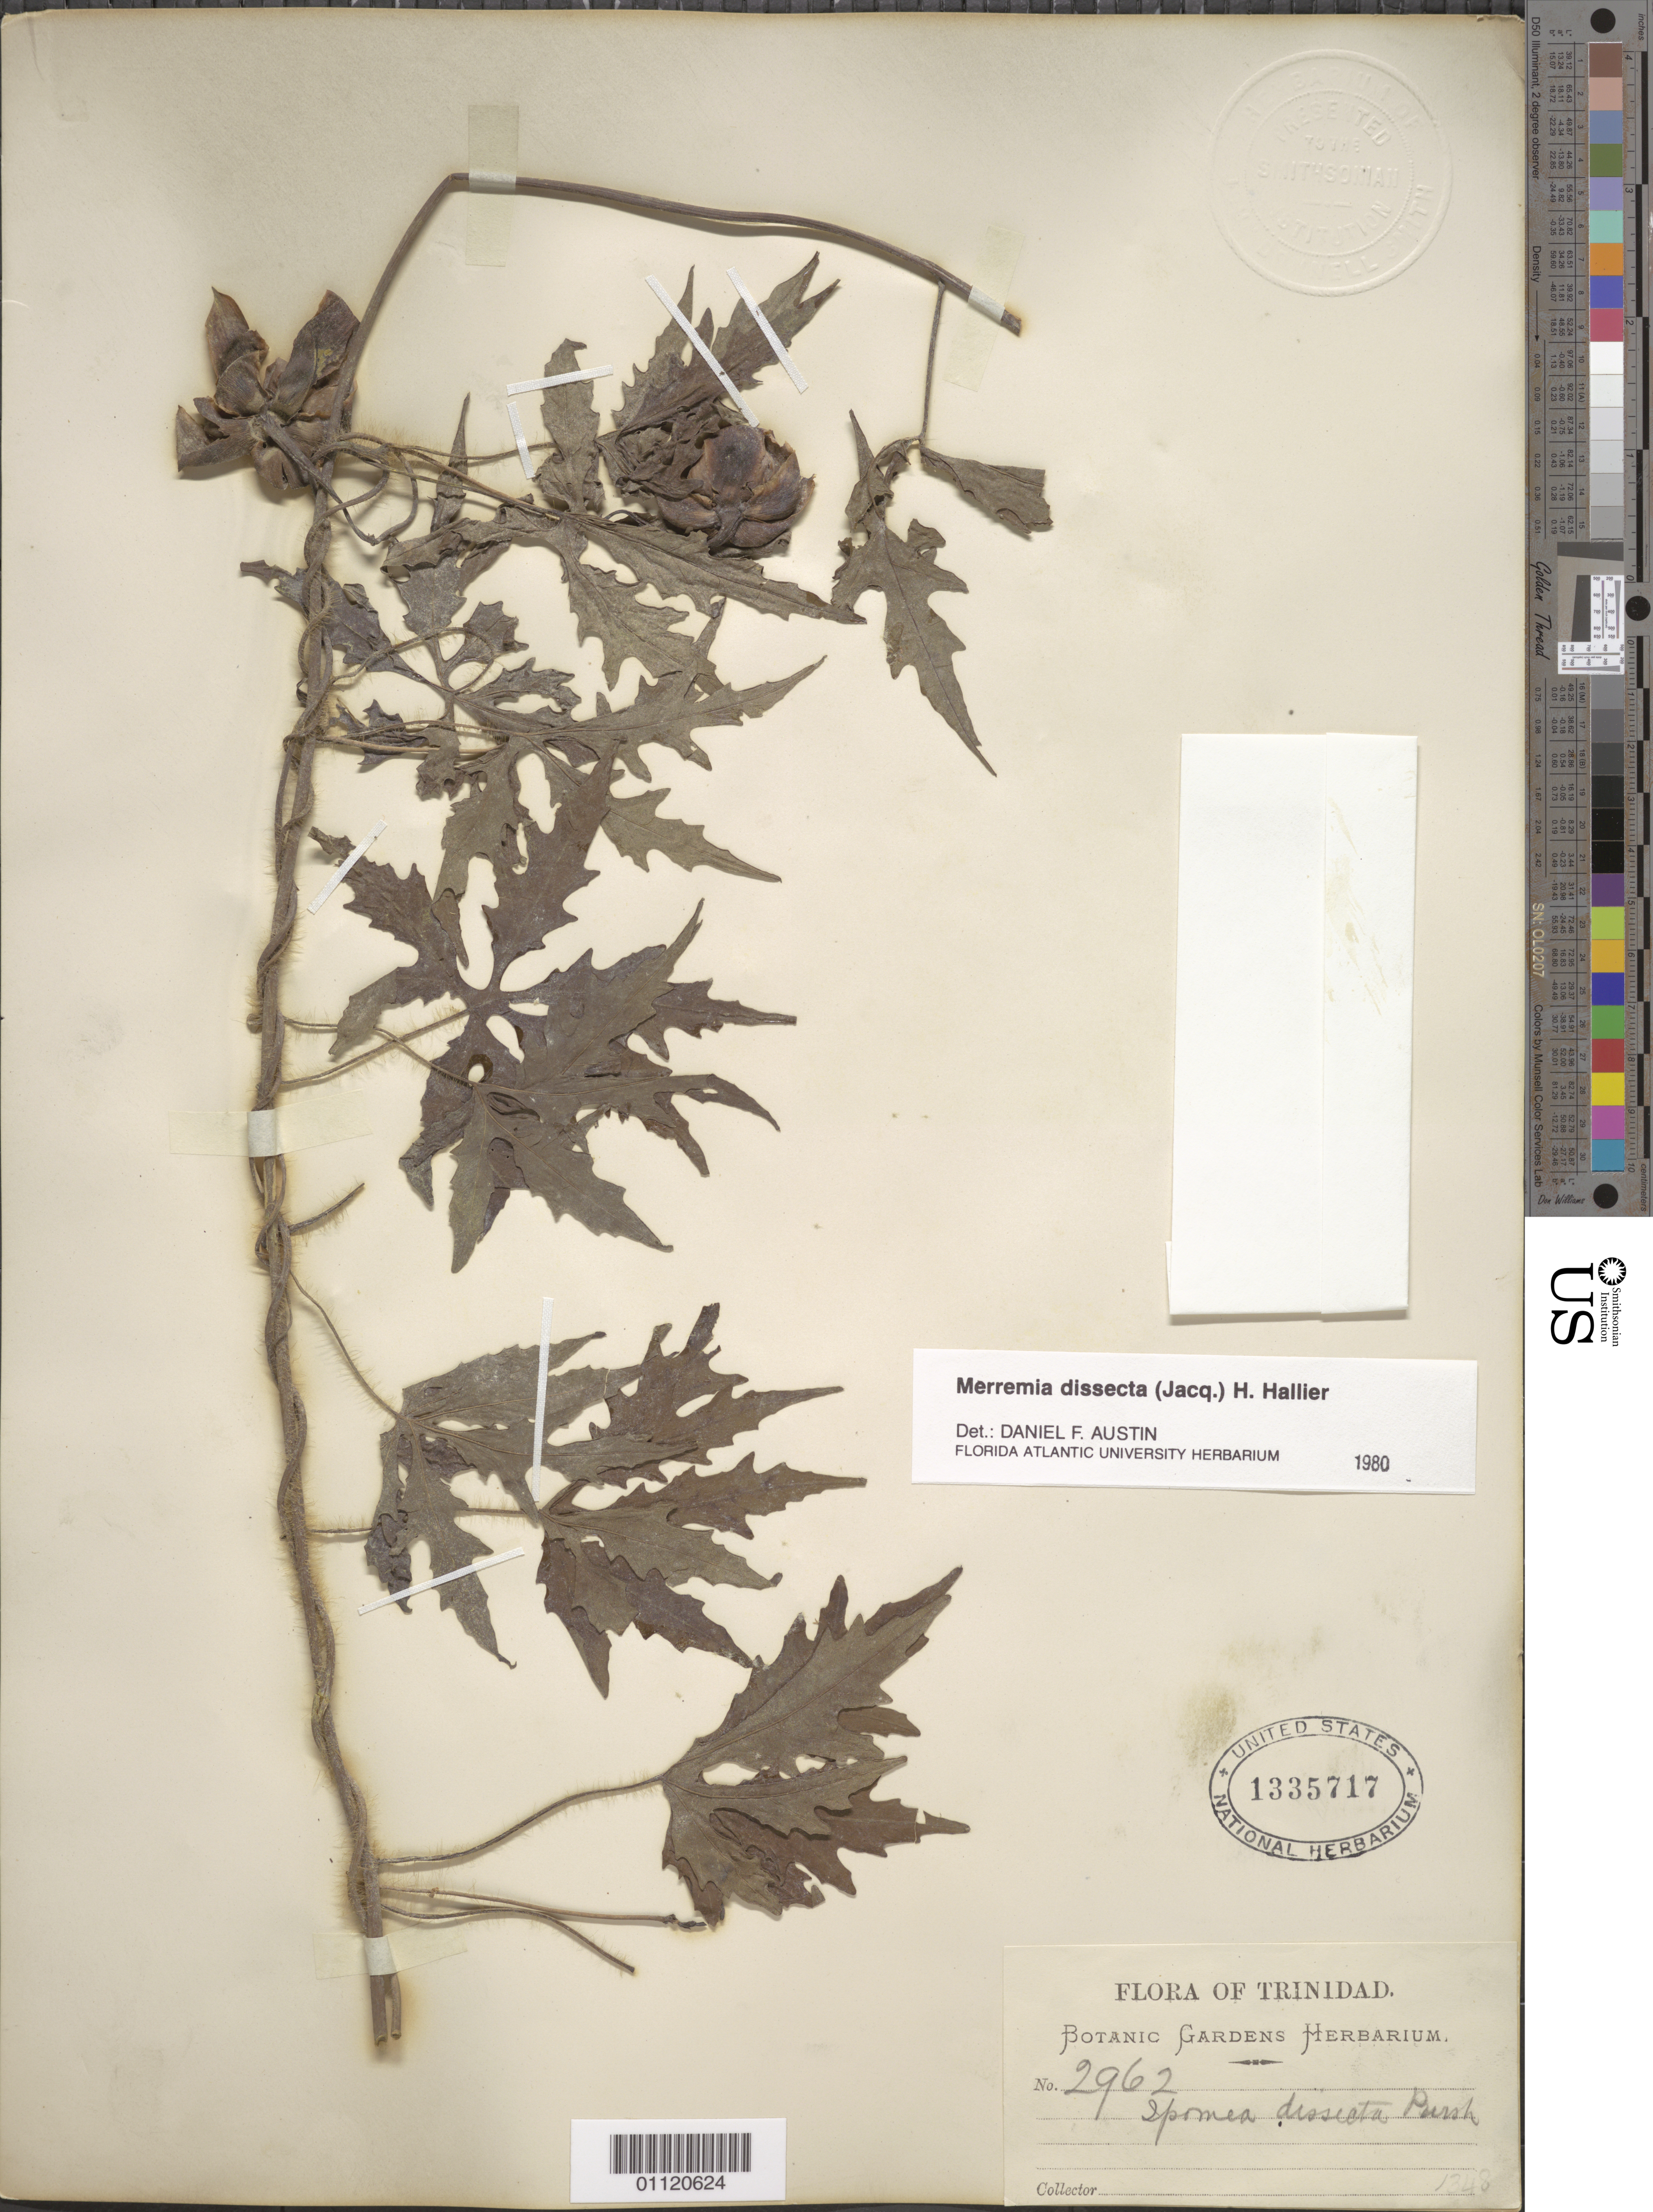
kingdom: Plantae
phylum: Tracheophyta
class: Magnoliopsida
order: Solanales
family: Convolvulaceae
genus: Distimake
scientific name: Distimake dissectus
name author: (Jacq.) A. R. Simões & Staples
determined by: Strong, Mark T., (BOT), Smithsonian Institution - National Museum of Natural History (UNITED STATES)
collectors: Botanic Gardens Herbarium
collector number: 2962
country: Trinidad and Tobago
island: Trinidad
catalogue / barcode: US 1335717